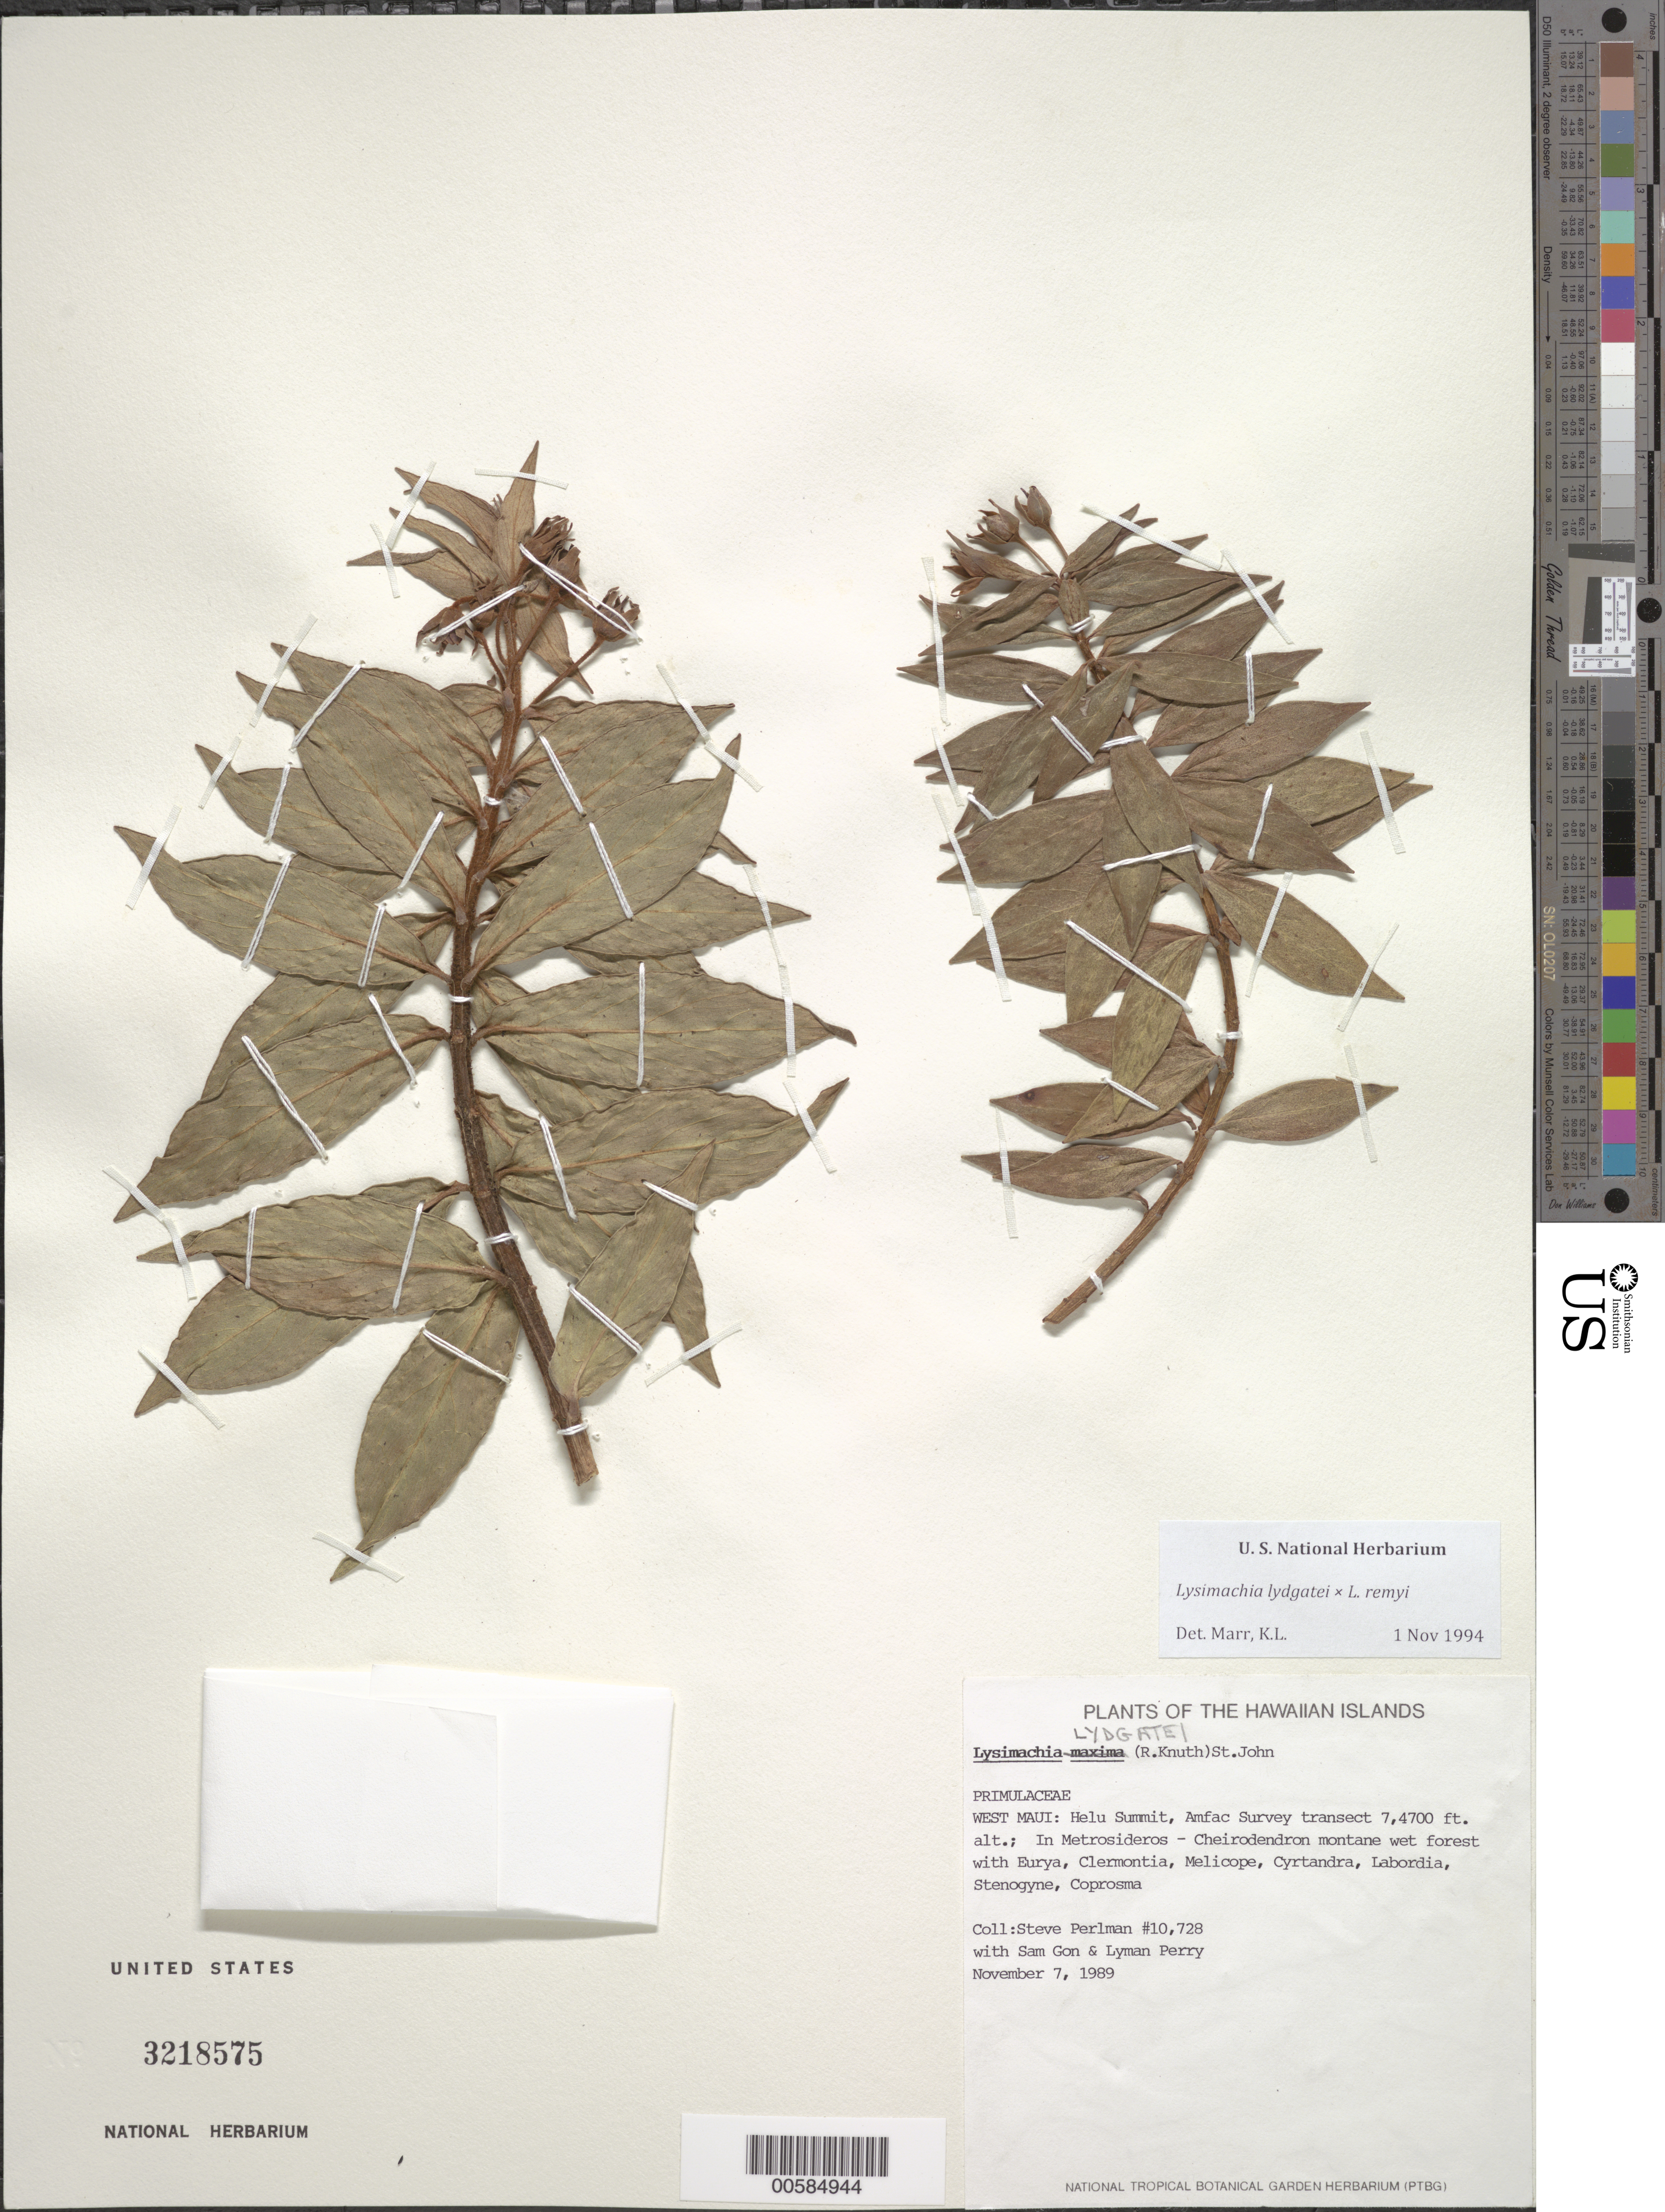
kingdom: Plantae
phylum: Tracheophyta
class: Magnoliopsida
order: Ericales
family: Primulaceae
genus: Lysimachia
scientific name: Lysimachia lydgatei x L. remyi Hillebr.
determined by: Marr, K. L.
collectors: S. P. Perlman, S. Gon & L. Perry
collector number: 10728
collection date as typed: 7 Nov 1989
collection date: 1989-11-07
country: United States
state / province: Hawaii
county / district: Maui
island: Maui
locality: Helu Summit, W Maui, Amfac Survey transect 7.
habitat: Montane wet forest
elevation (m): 1433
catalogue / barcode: US 3218575